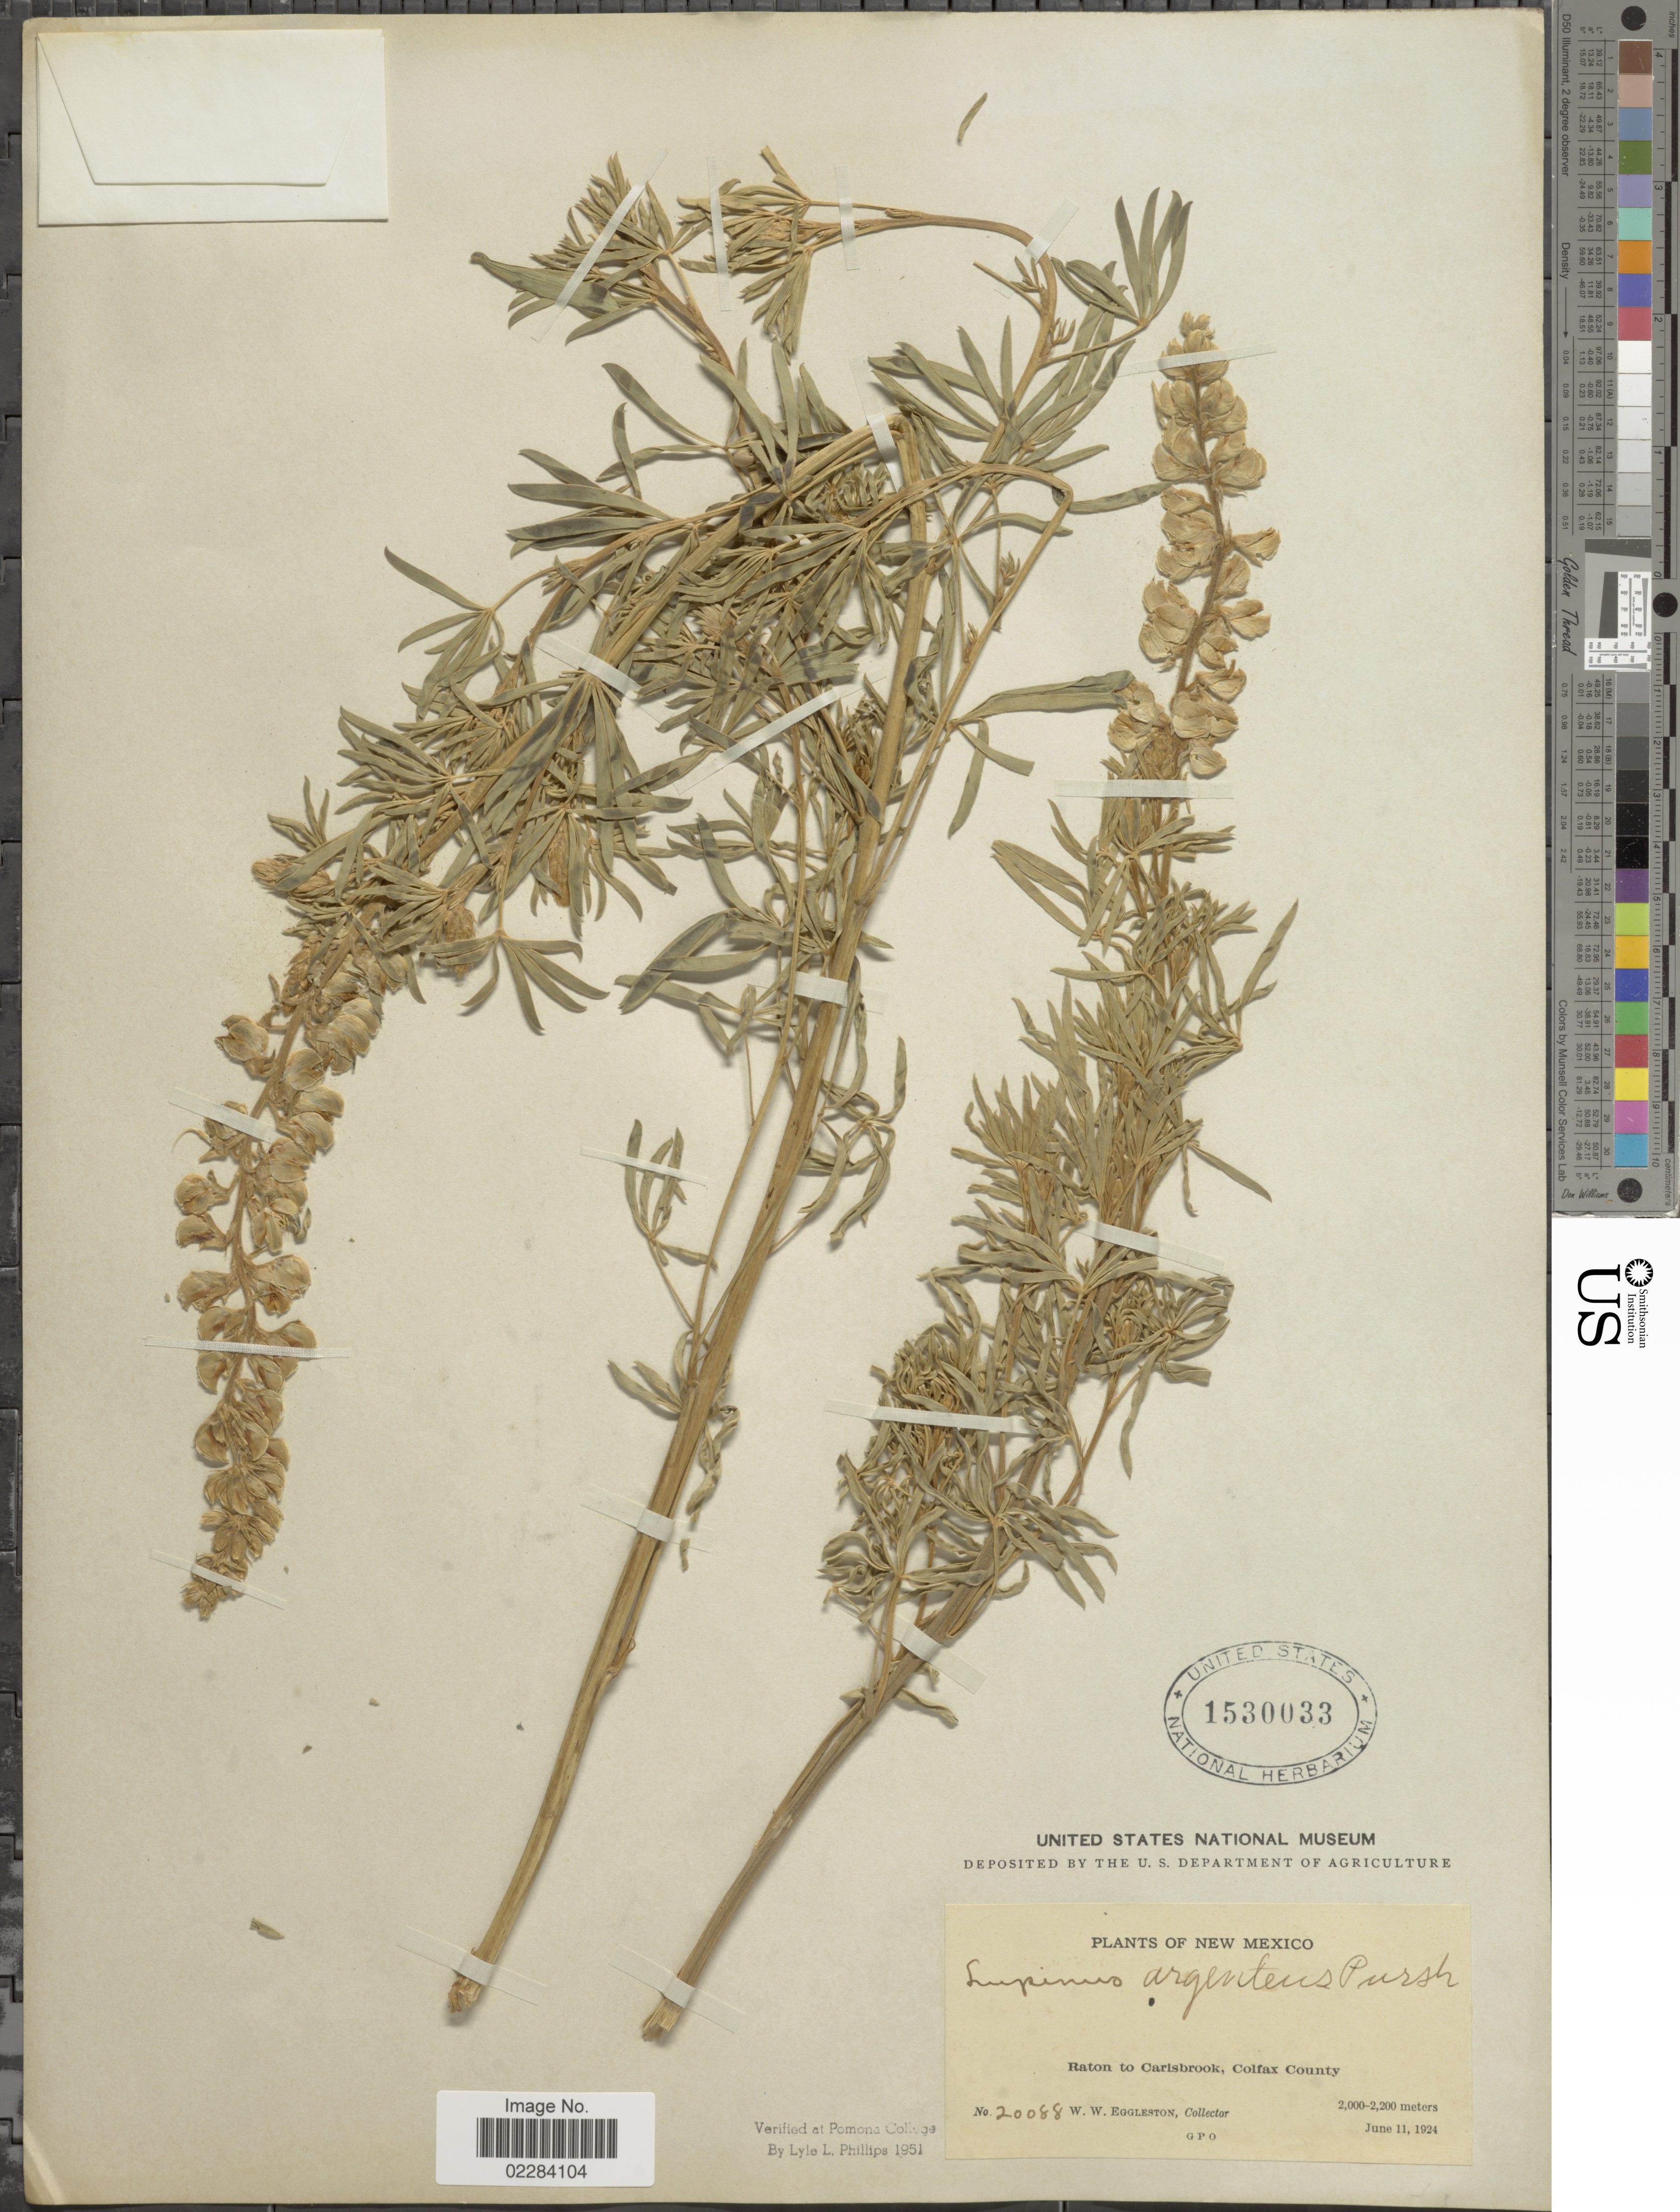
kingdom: Plantae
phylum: Tracheophyta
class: Magnoliopsida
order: Fabales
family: Fabaceae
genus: Lupinus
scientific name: Lupinus argenteus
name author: Pursh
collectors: W. W. Eggleston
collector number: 20088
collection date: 1924-06-11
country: United States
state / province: New Mexico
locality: Raton to Carisbrook, Colfax County.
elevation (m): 2000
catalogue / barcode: US 1530033